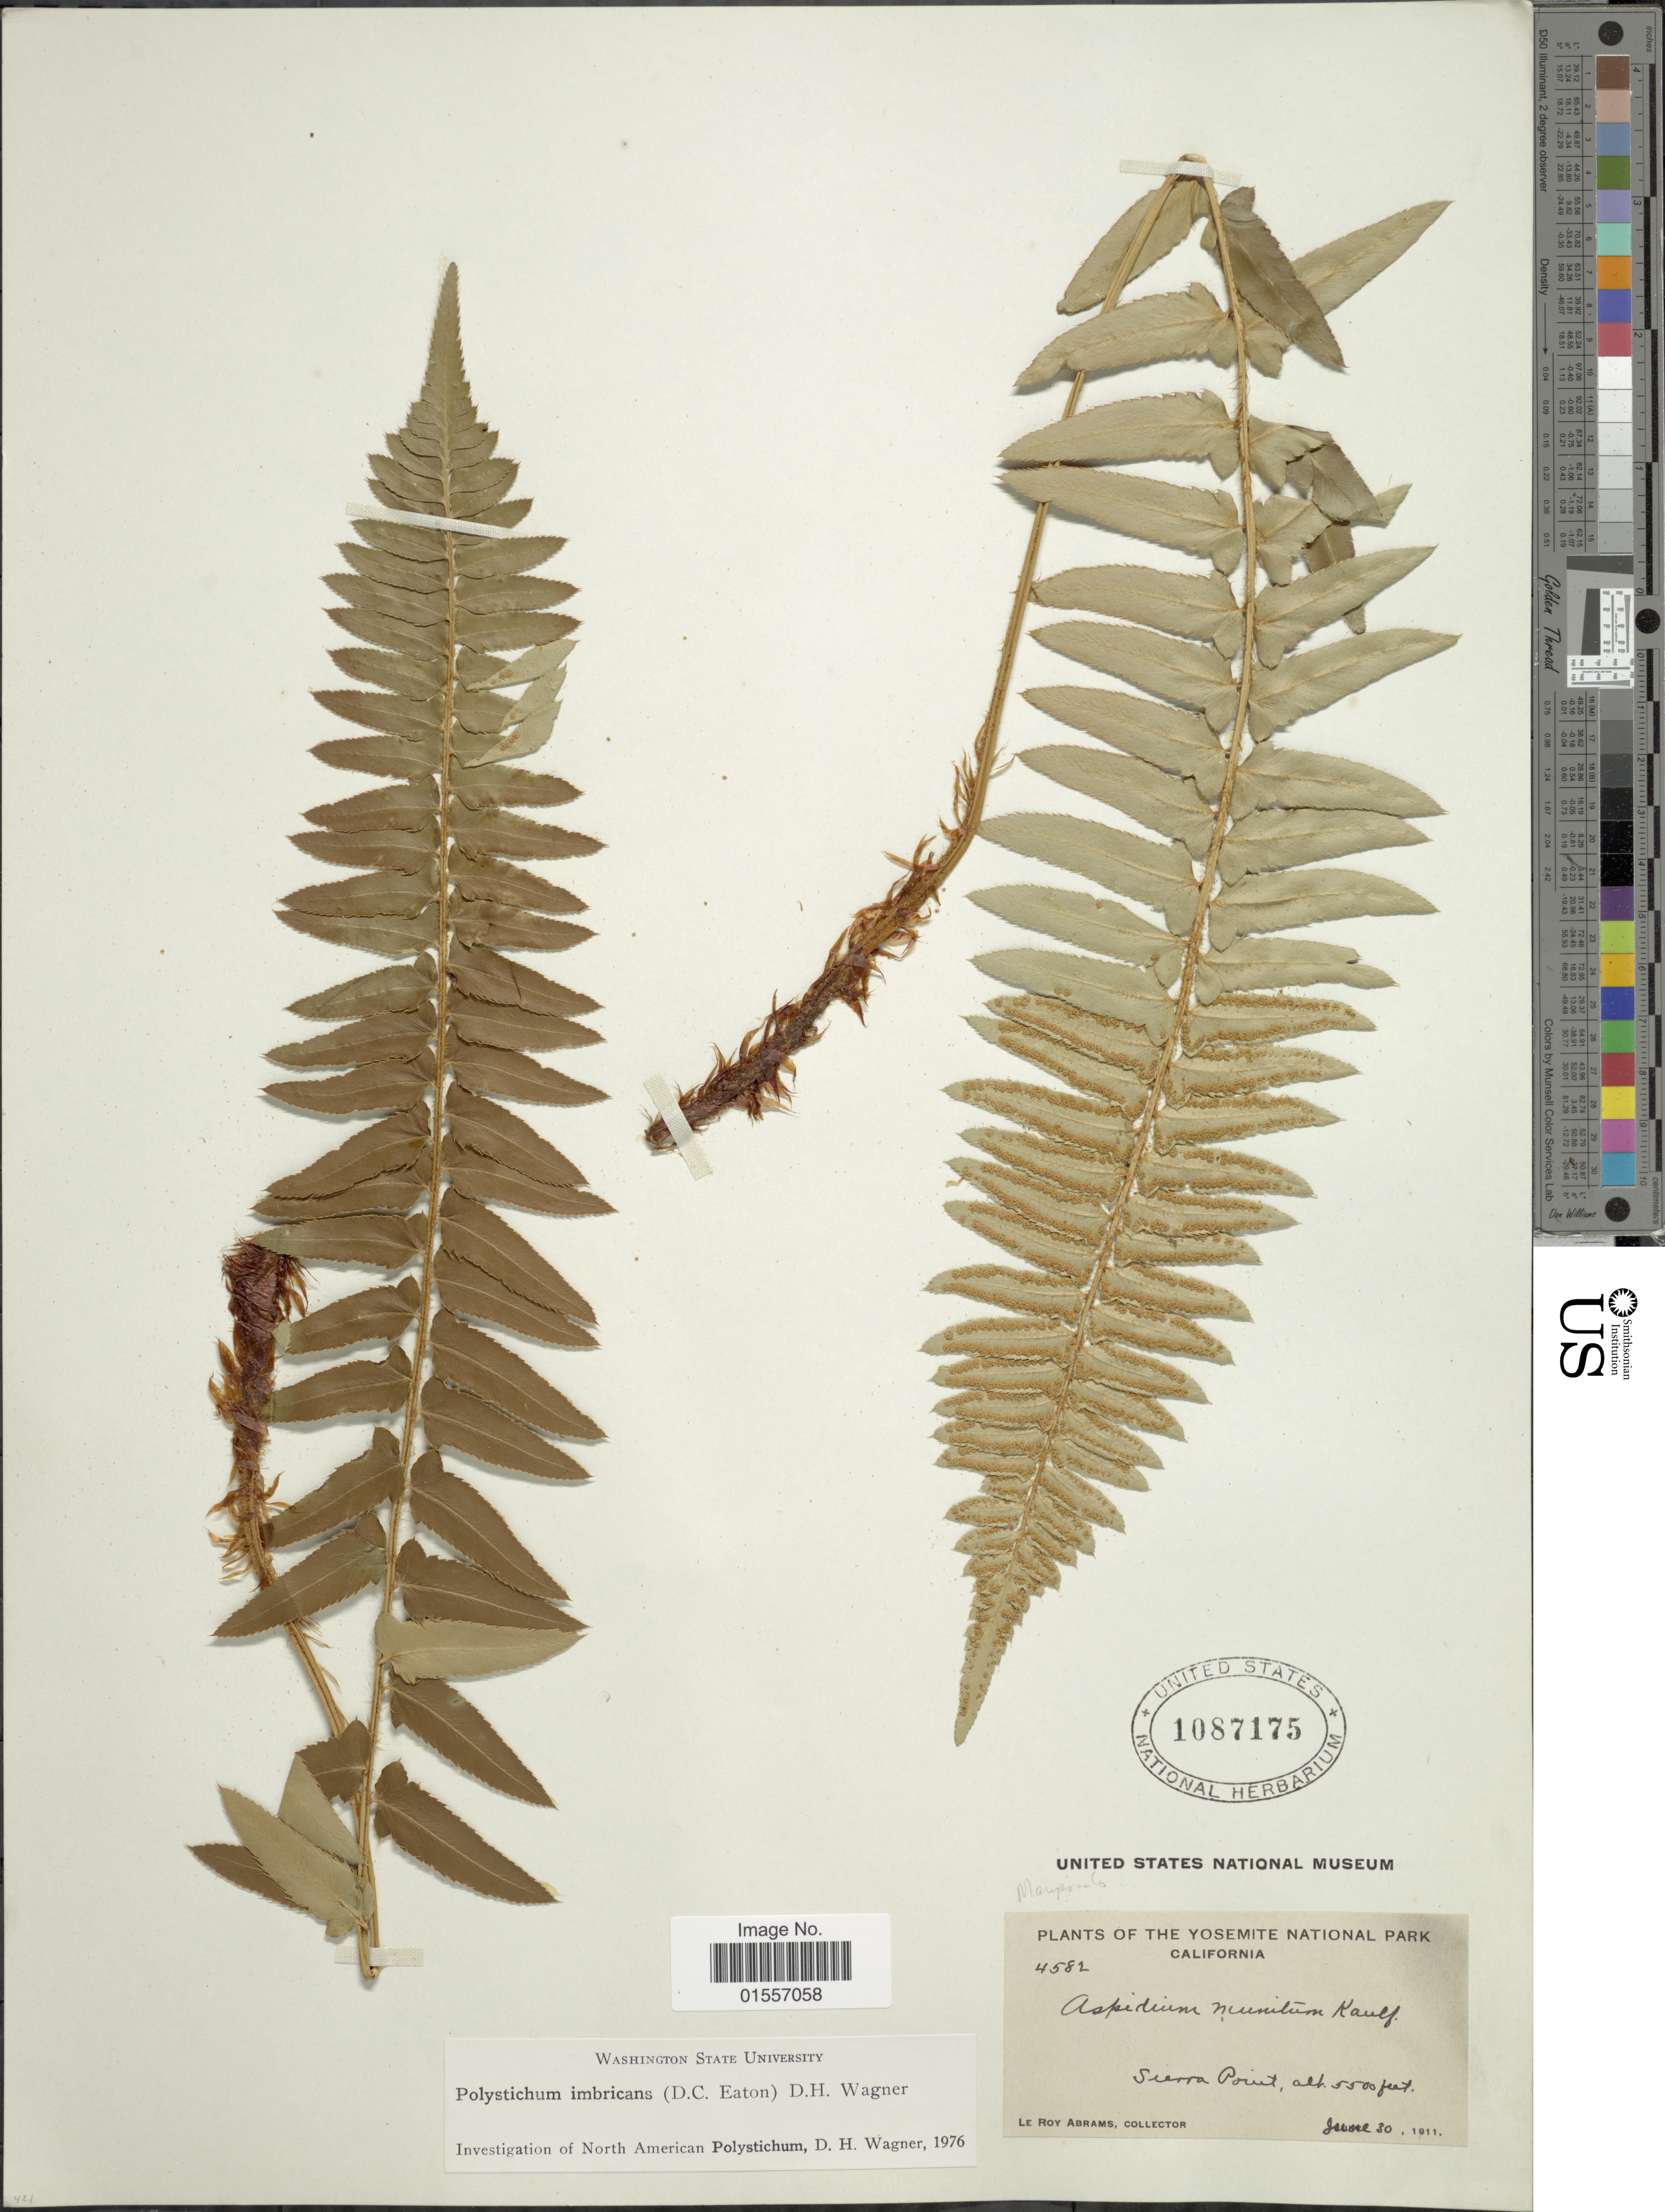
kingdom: Plantae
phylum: Tracheophyta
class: Polypodiopsida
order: Polypodiales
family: Dryopteridaceae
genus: Polystichum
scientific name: Polystichum imbricans subsp. imbricans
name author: (D.C. Eaton) D.H. Wagner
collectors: L. Abrams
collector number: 4582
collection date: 1911-06-30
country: United States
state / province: California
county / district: Mariposa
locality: Yosemite National Park, Sierra Point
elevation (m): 1676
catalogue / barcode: US 1087175